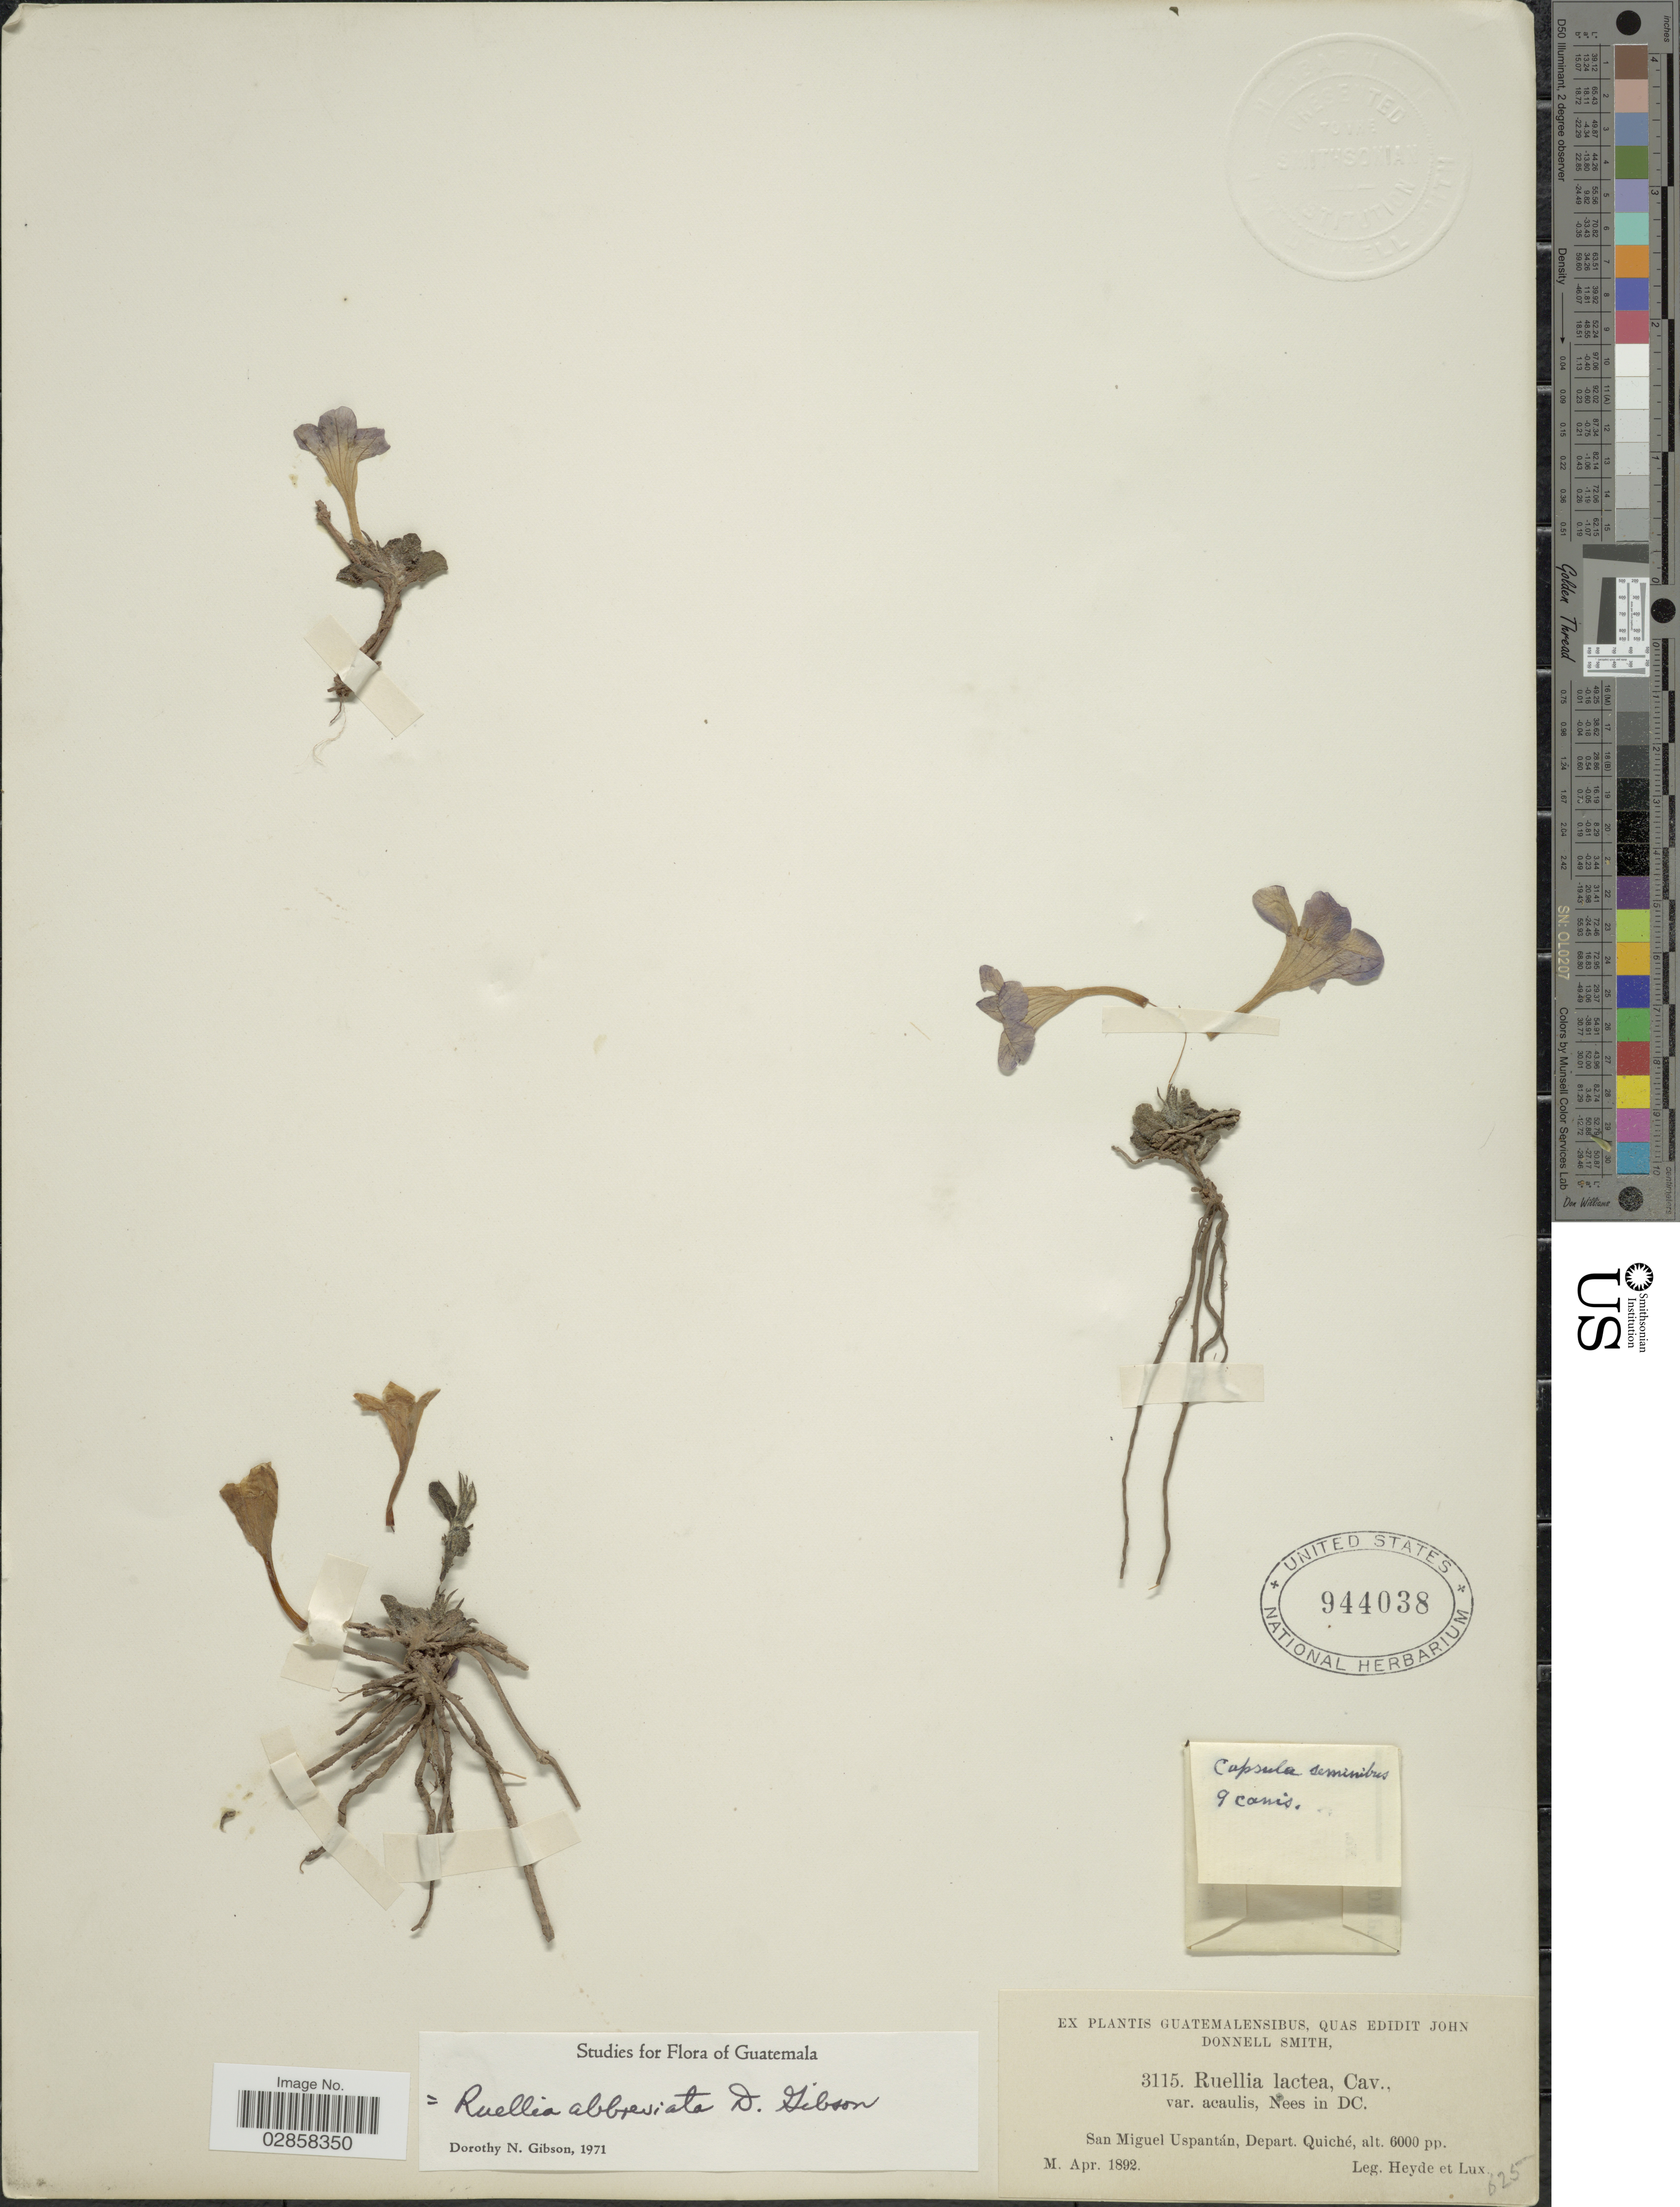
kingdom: Plantae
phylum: Tracheophyta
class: Magnoliopsida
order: Lamiales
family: Acanthaceae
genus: Ruellia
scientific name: Ruellia abbreviata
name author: D.N. Gibson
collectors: Heyde & Lux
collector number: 3115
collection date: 1892-04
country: Guatemala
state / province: El Quiché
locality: San Miguel Uspantán, Depart. Quiché.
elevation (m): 1829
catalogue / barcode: US 944038